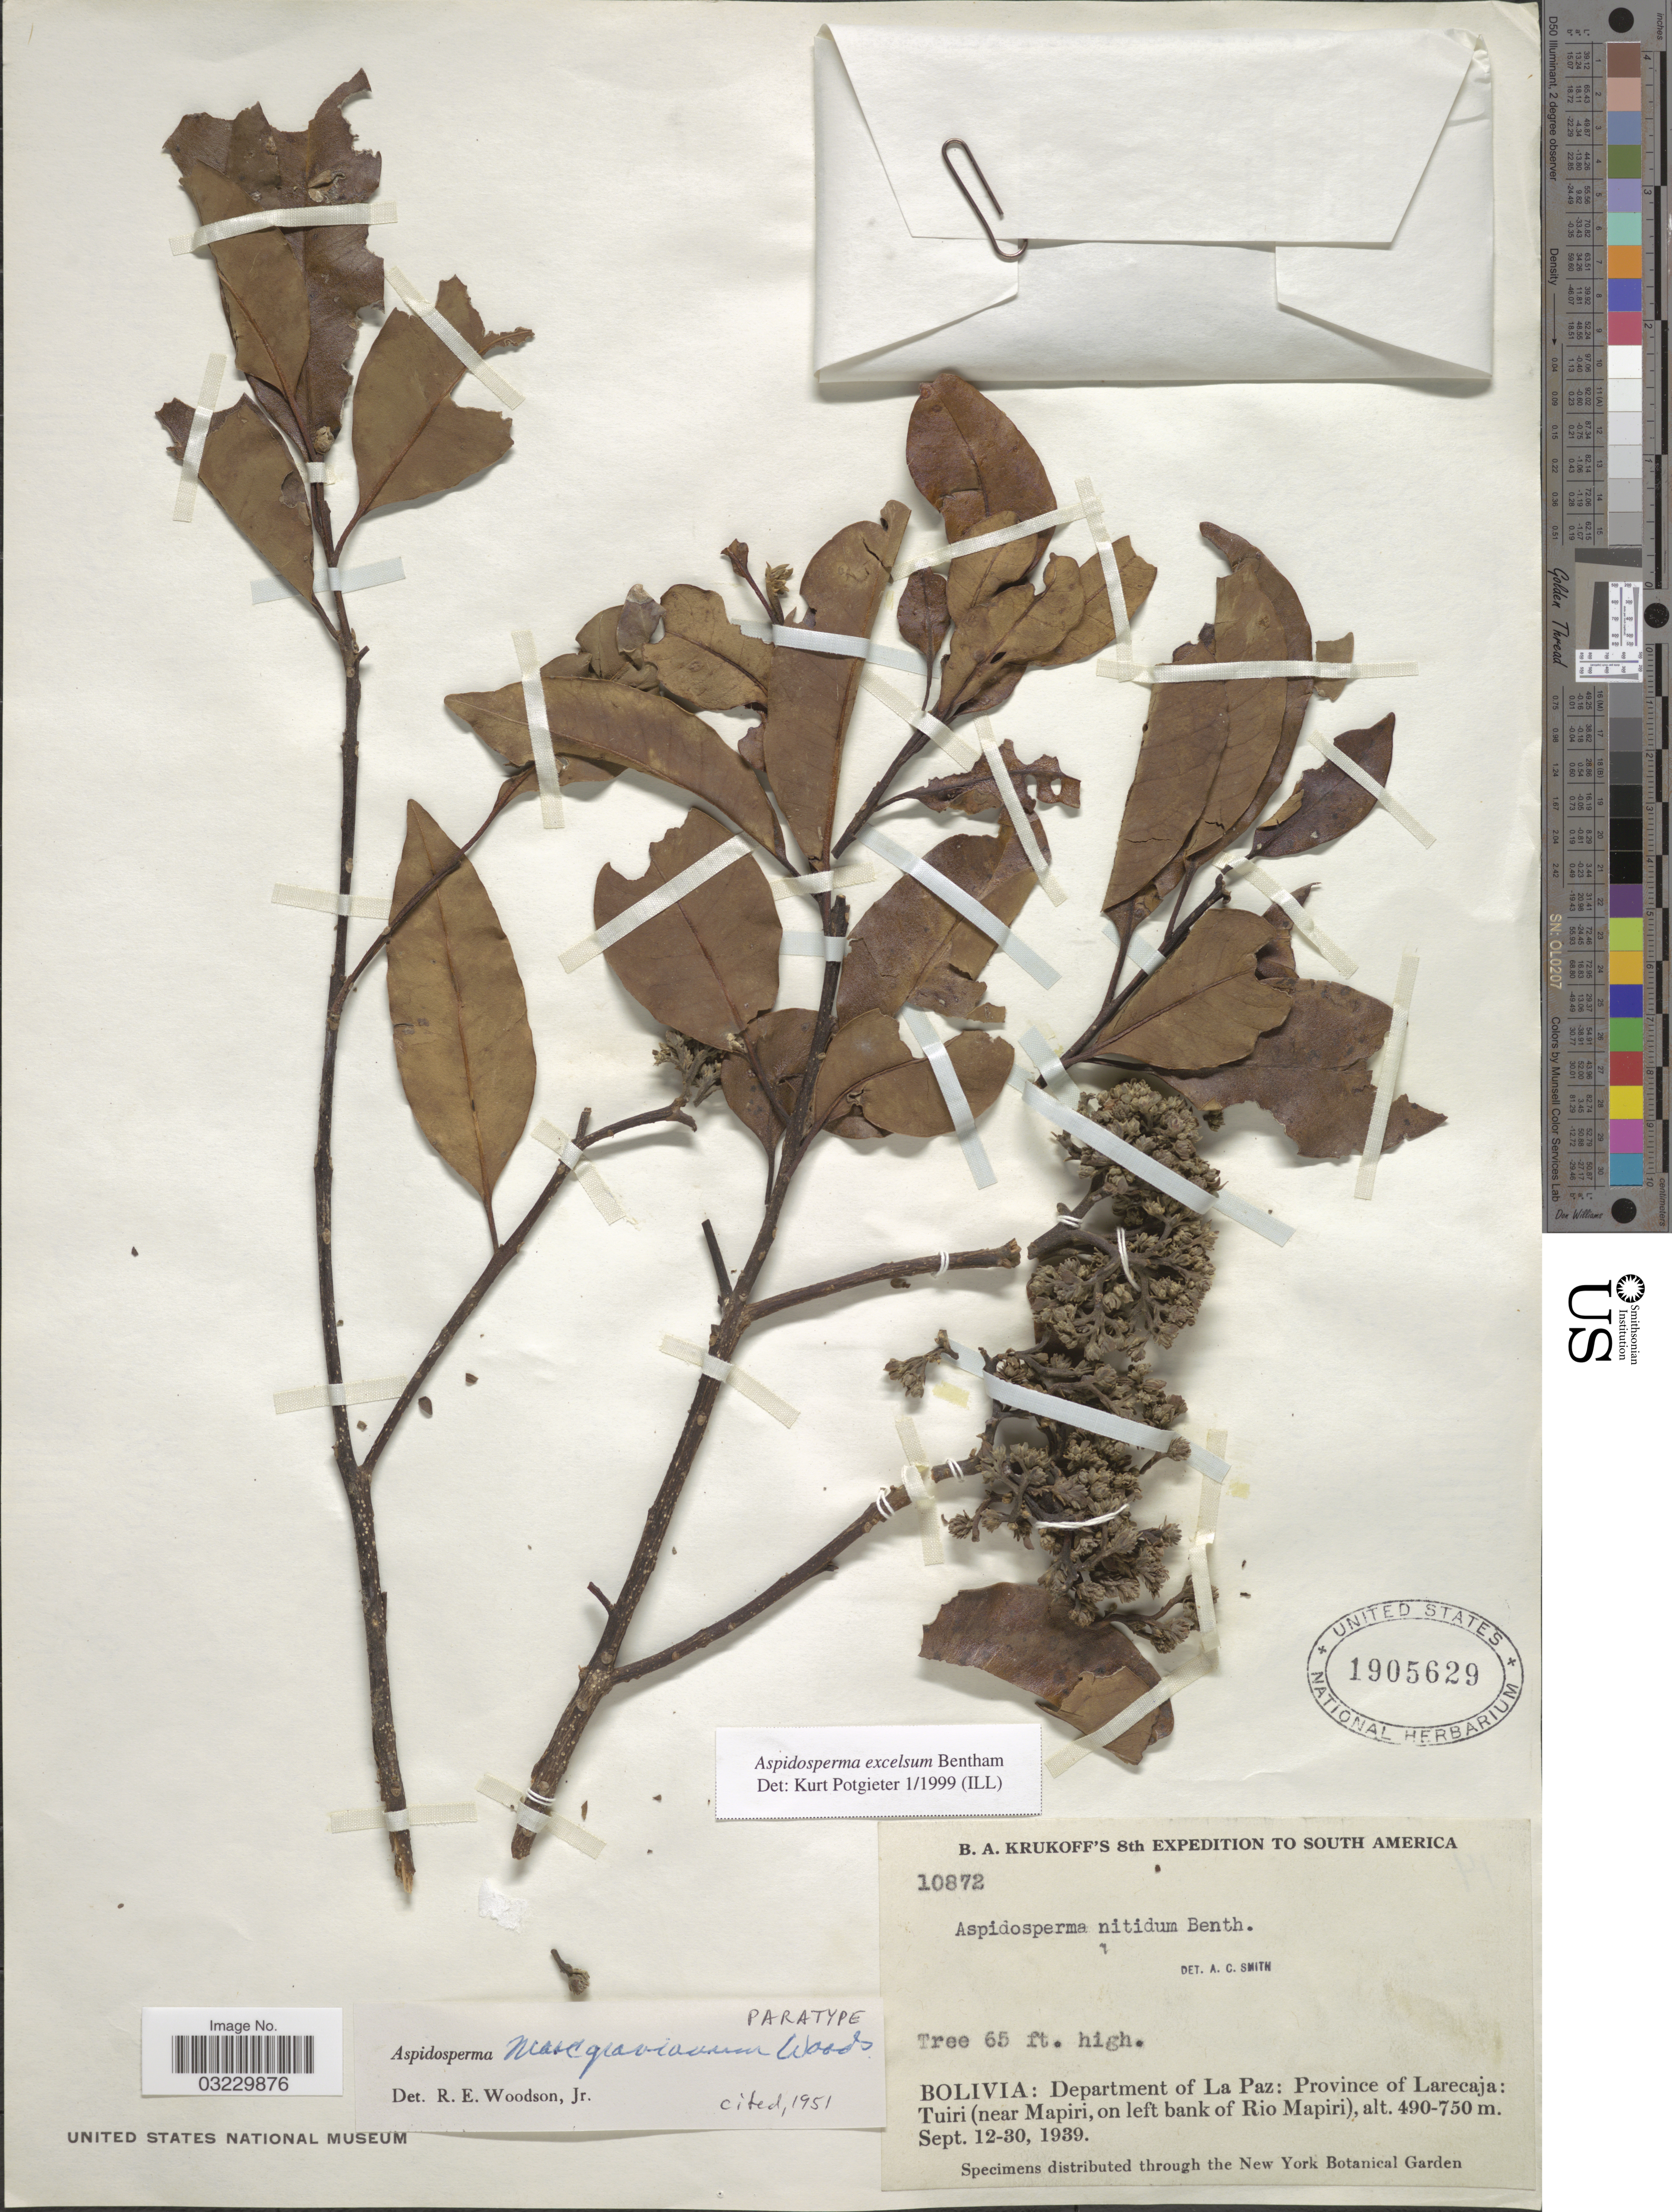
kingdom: Plantae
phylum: Tracheophyta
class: Magnoliopsida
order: Gentianales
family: Apocynaceae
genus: Aspidosperma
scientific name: Aspidosperma excelsum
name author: Benth.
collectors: B. A. Krukoff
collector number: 10872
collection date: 1939-09-12/1939-09-30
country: Bolivia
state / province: La Paz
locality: Department of La Paz: Province of Larecaja: Tuiri (near Mapiri, on left bank of Rio Mapiri).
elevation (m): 490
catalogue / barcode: US 1905629